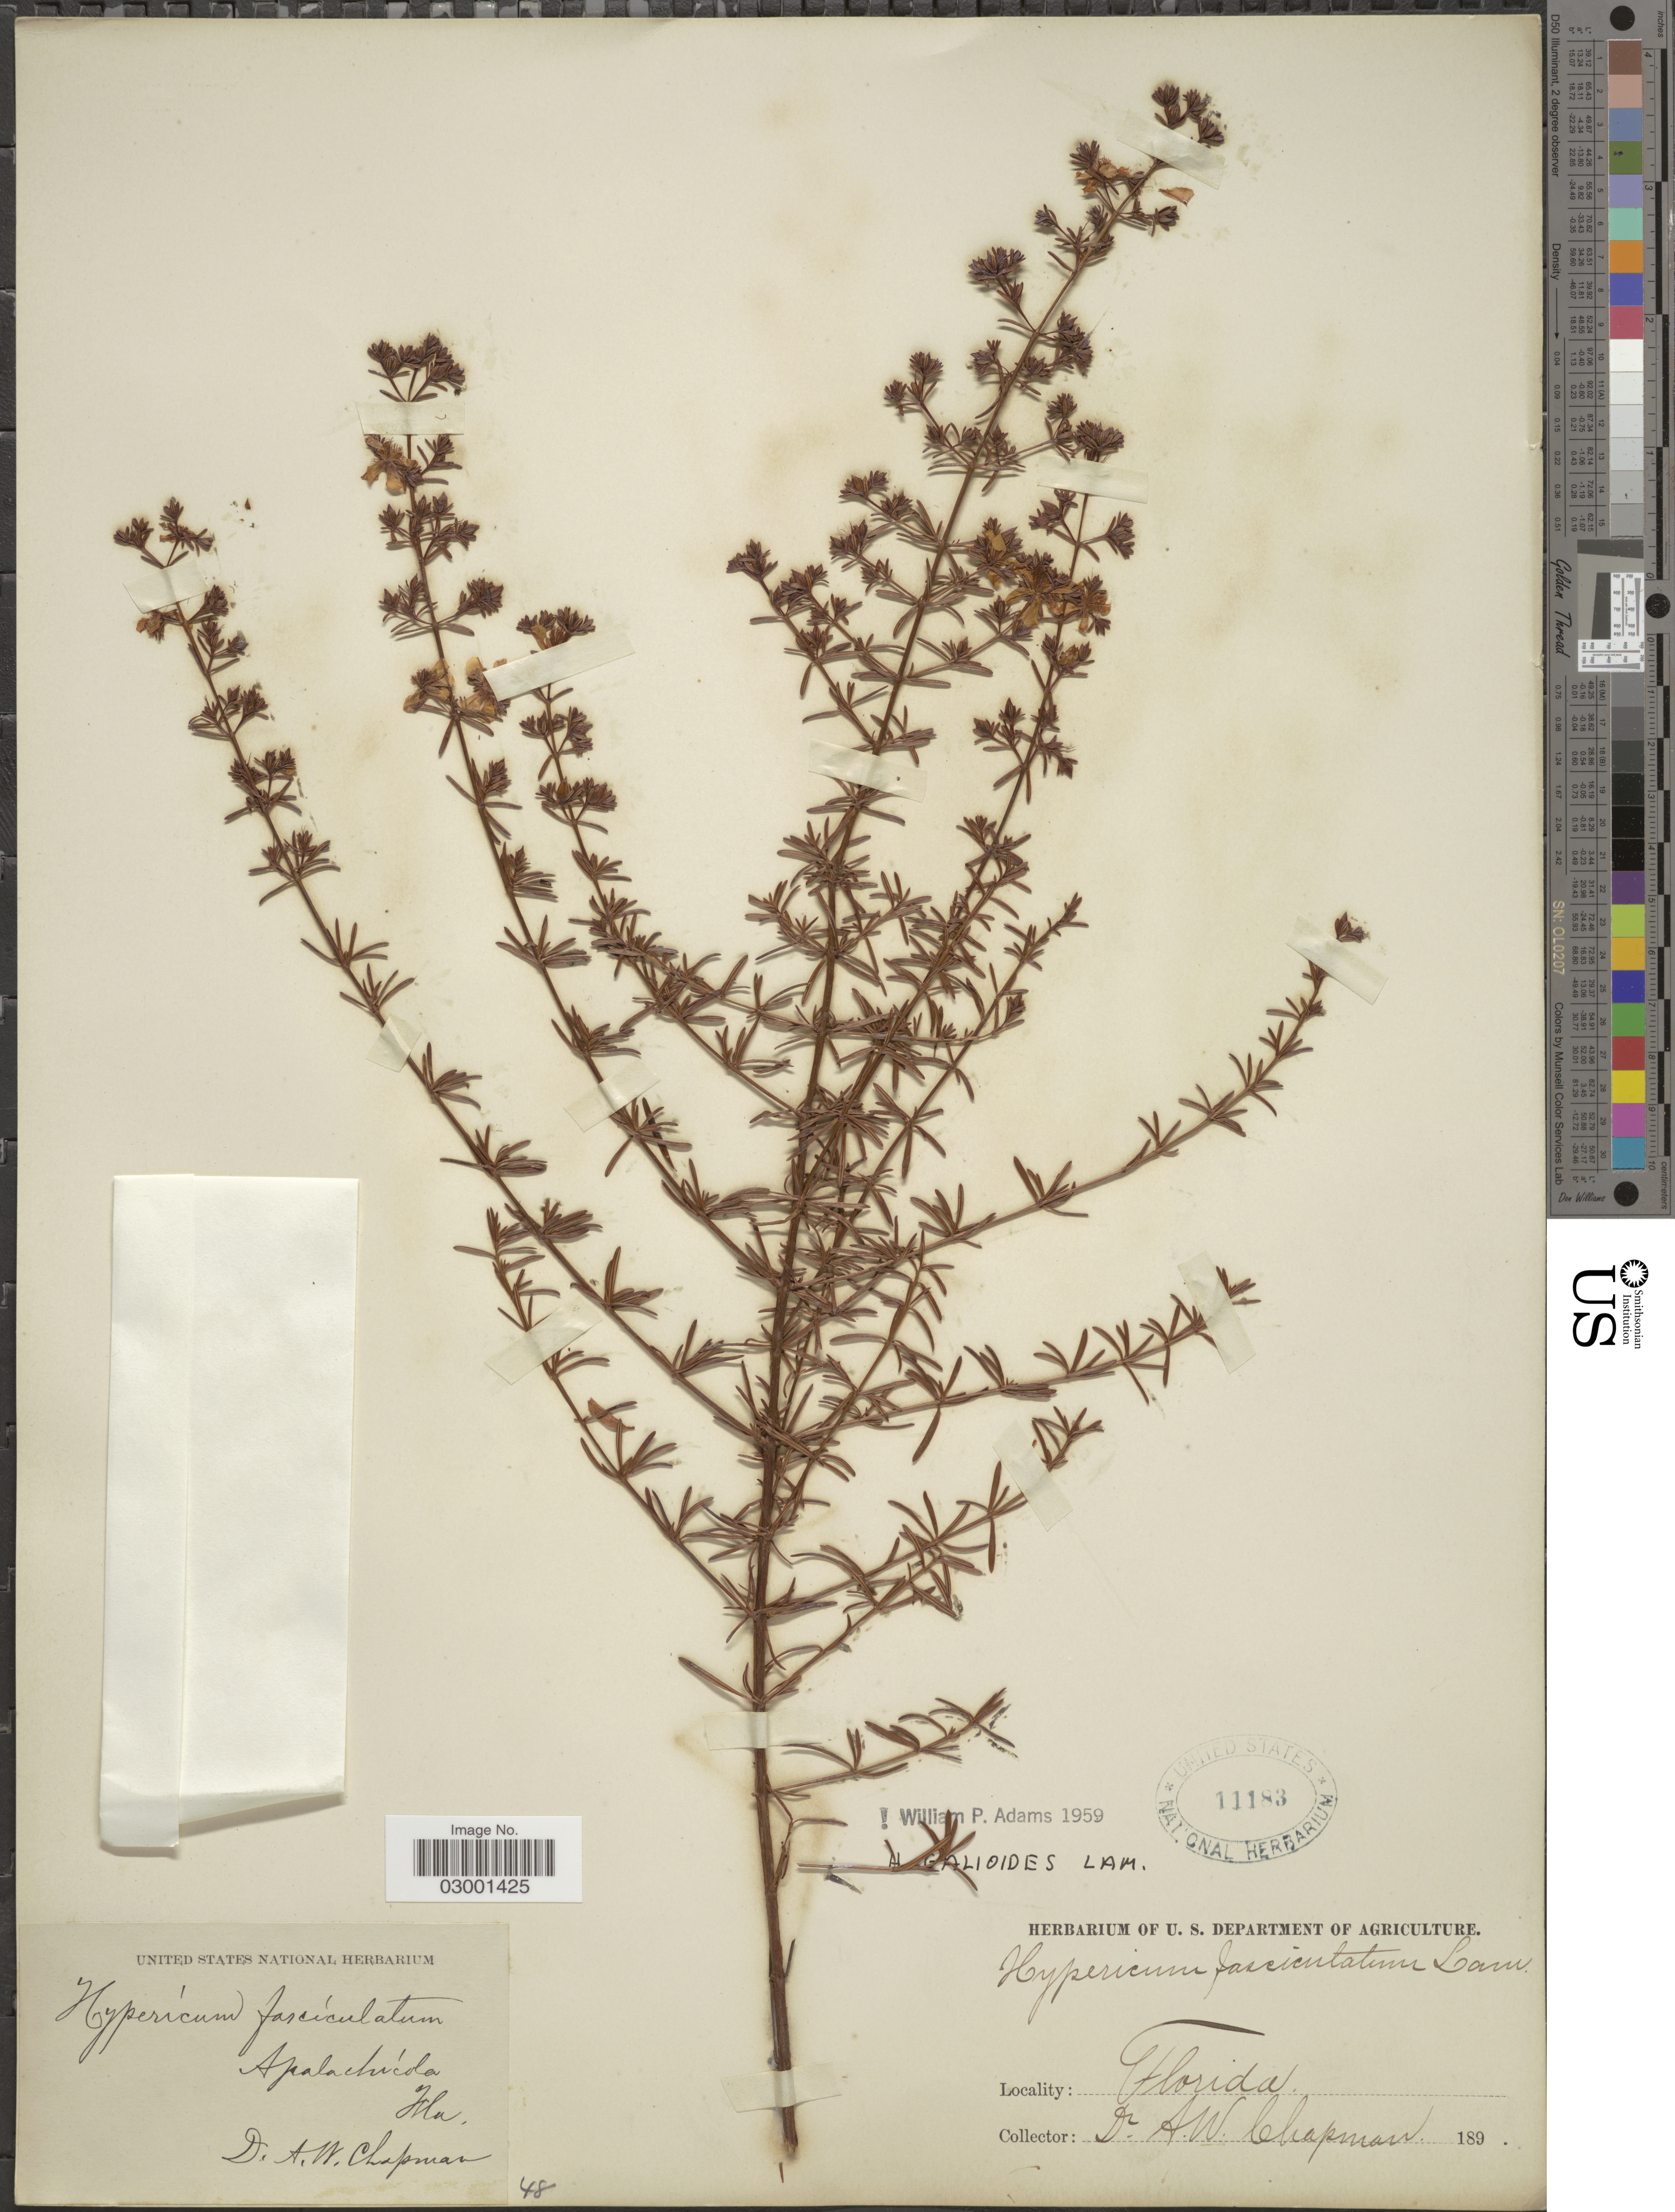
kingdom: Plantae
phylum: Tracheophyta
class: Magnoliopsida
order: Malpighiales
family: Hypericaceae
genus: Hypericum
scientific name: Hypericum galioides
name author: Lam.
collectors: A. W. Chapman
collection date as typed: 189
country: United States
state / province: Florida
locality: Apalachícola.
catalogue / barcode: US 11183